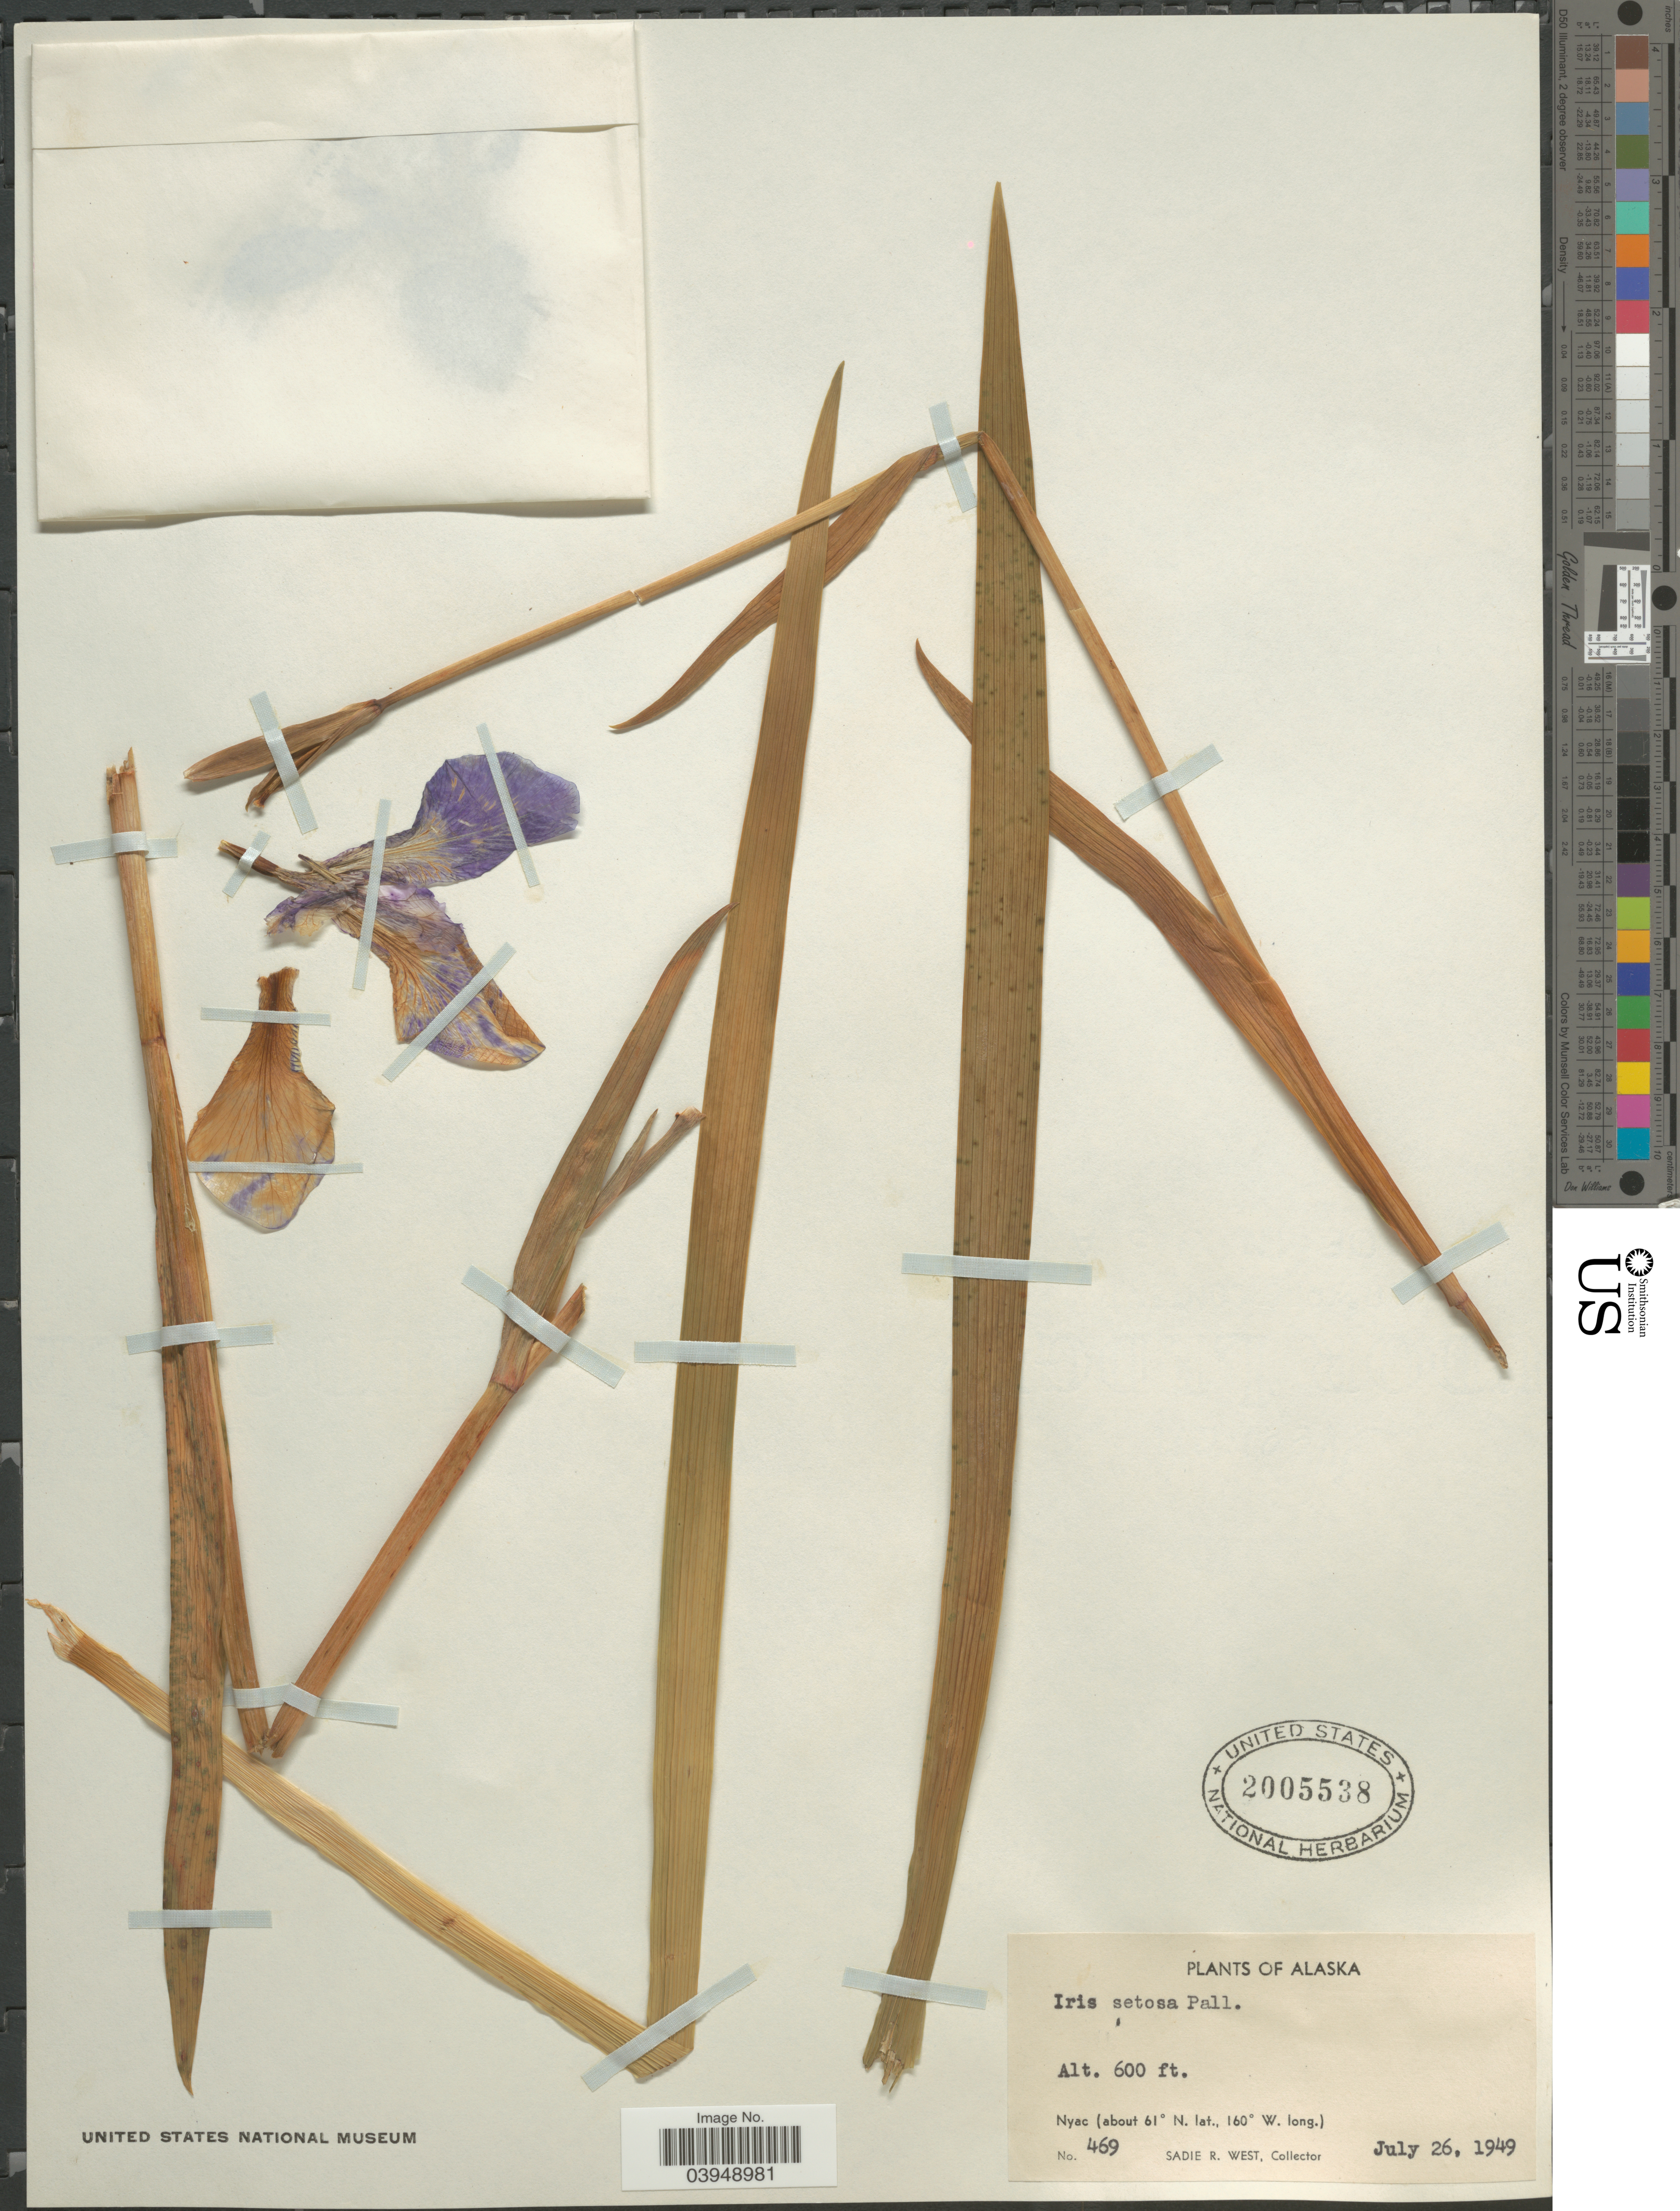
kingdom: Plantae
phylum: Tracheophyta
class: Liliopsida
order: Asparagales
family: Iridaceae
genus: Iris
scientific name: Iris setosa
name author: Pall. ex Link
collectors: S. R. West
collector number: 469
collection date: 1949-07-26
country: United States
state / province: Alaska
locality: Nyac.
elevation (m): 183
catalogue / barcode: US 2005538